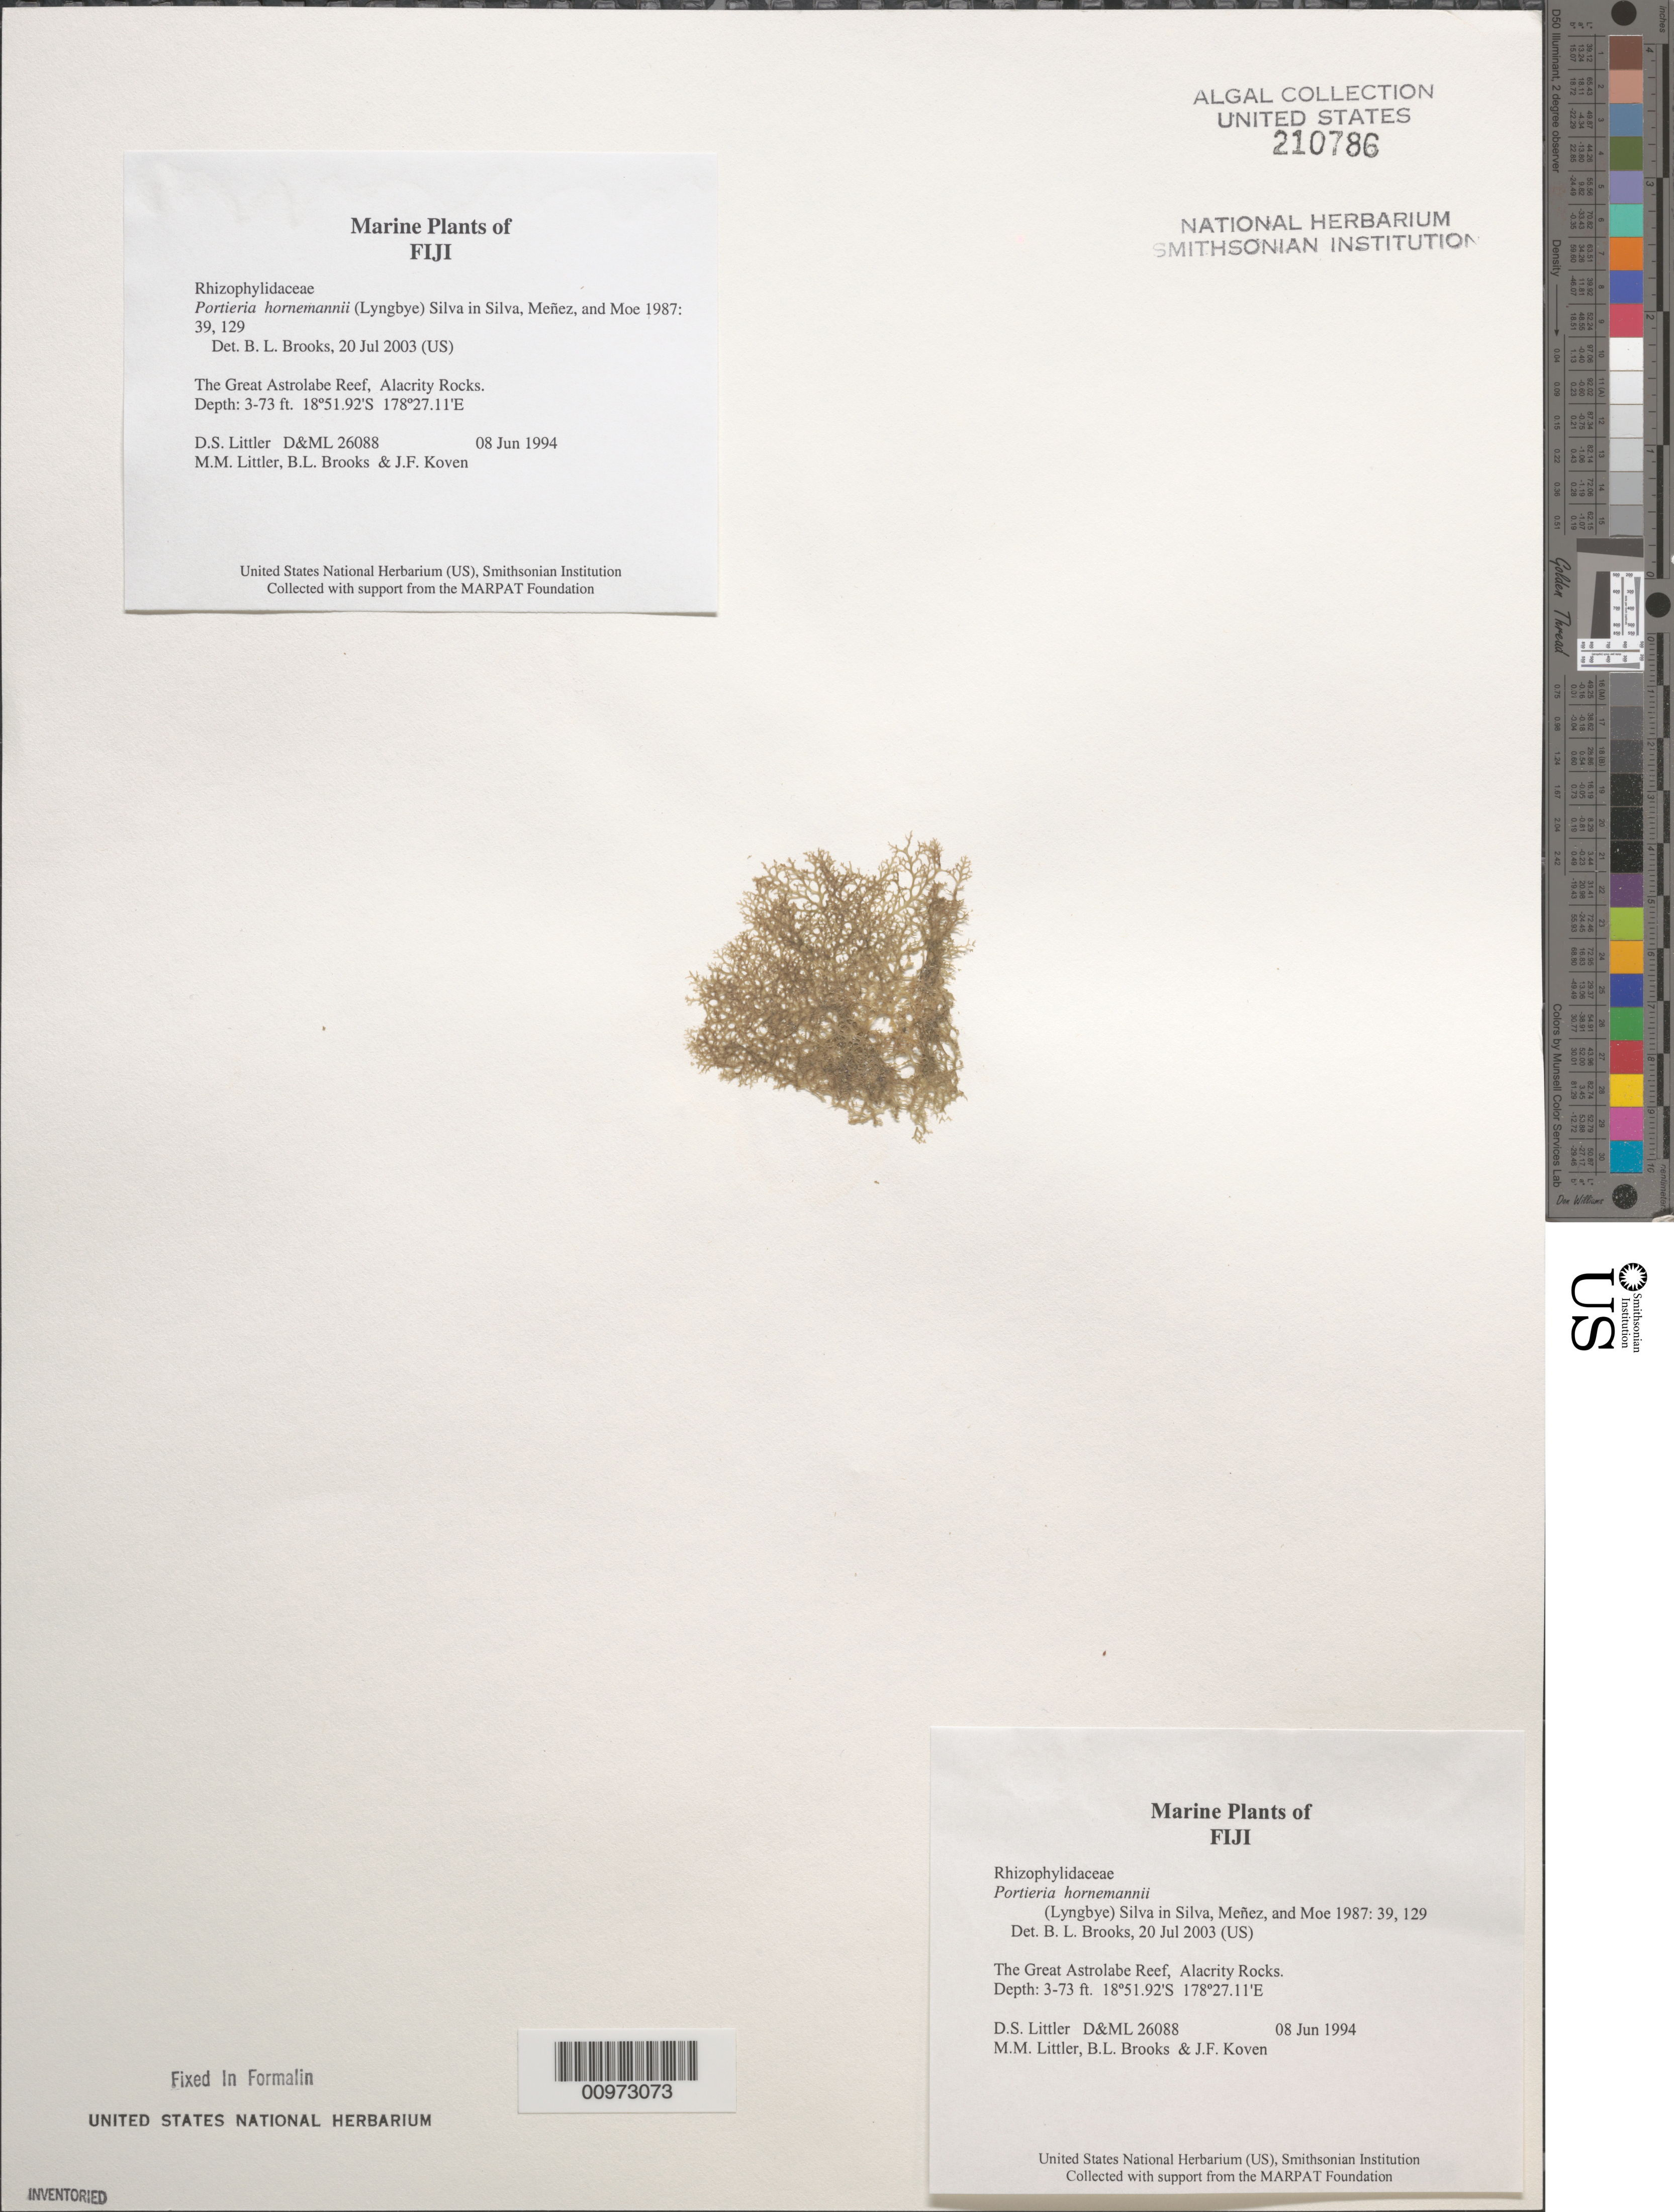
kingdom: Plantae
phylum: Rhodophyta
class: Florideophyceae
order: Gigartinales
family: Rhizophyllidaceae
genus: Portieria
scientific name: Portieria hornemannii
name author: (Lyngbye) P.C. Silva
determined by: Brooks, B. L., (BOT), Smithsonian Institution - National Museum of Natural History (UNITED STATES)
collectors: D. S. Littler, M. M. Littler, B. Brooks & J. Koven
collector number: D&ML 26088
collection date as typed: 08 Jun 1994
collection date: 1994-06-08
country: Fiji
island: Great Astrolabe Reef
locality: Great Astrolabe Reef, Alacrity Rocks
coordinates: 18 51.92'S, 178 27.11'E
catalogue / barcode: US 210786